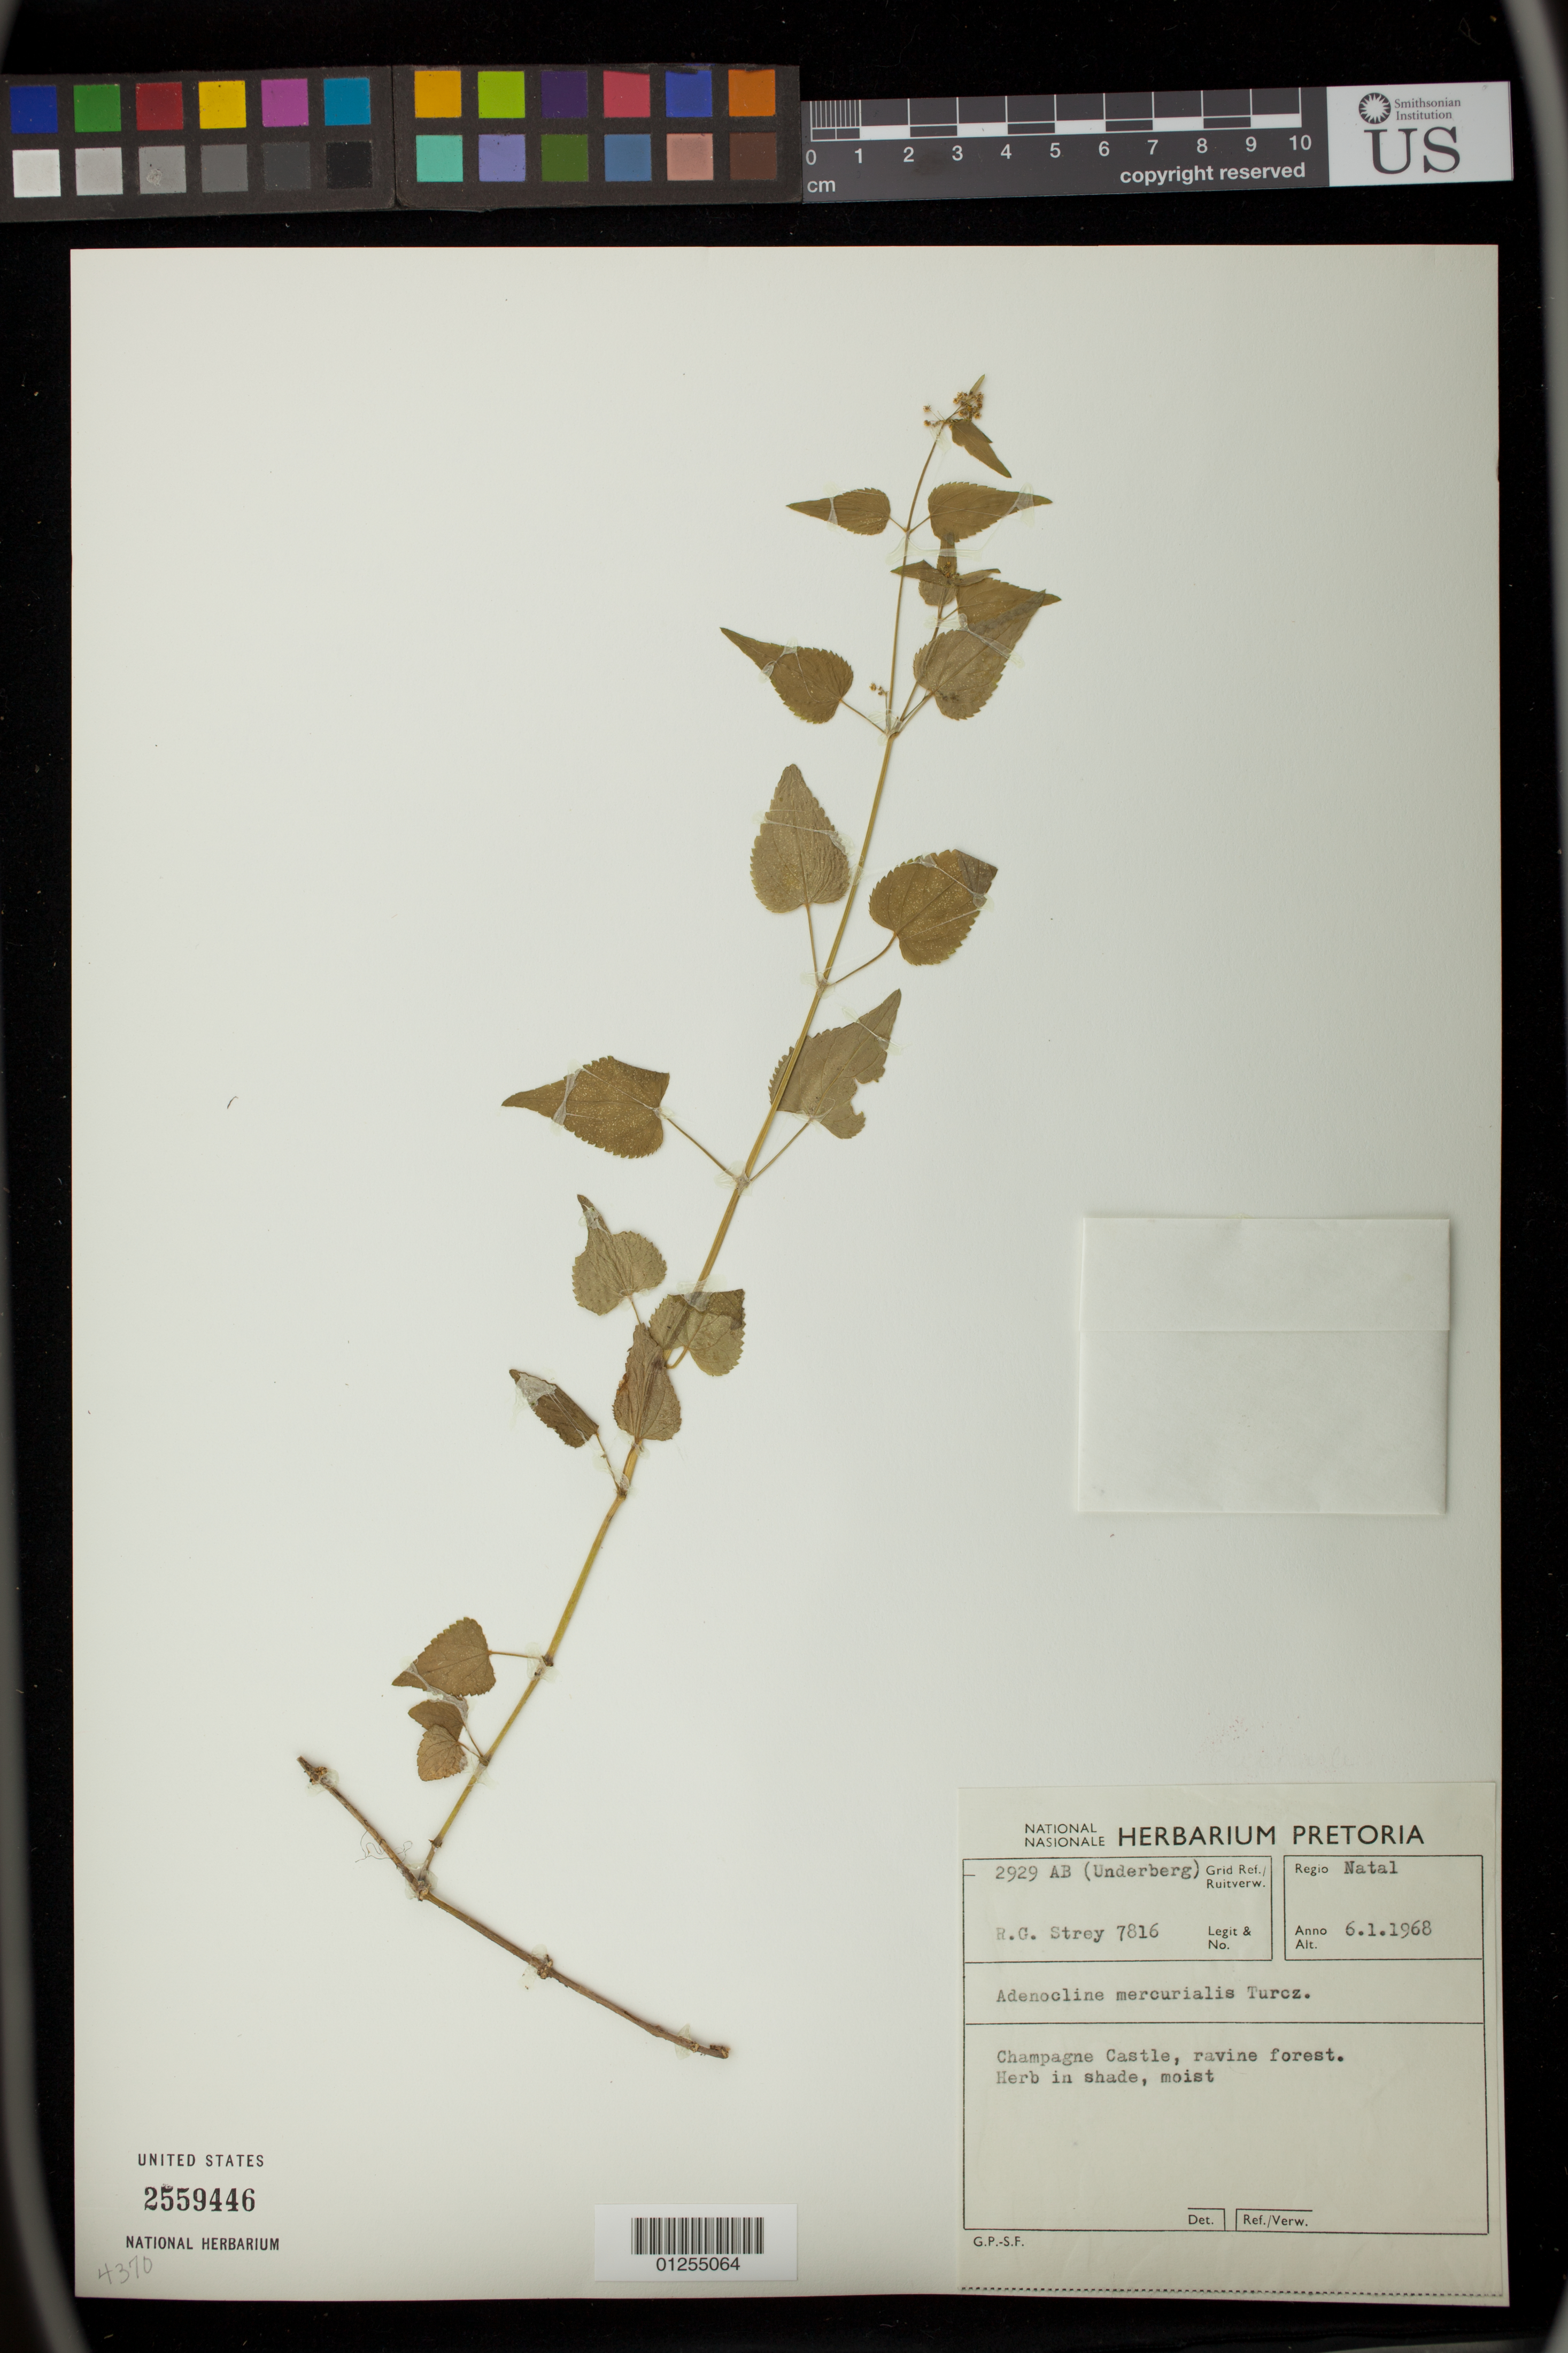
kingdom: Plantae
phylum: Tracheophyta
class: Magnoliopsida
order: Malpighiales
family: Euphorbiaceae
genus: Adenocline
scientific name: Adenocline mercurialis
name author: Turcz.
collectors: R. G. Strey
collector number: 7816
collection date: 1968-01-06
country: South Africa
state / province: KwaZulu-Natal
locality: Champagne Castle, ravine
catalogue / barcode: US 2559446